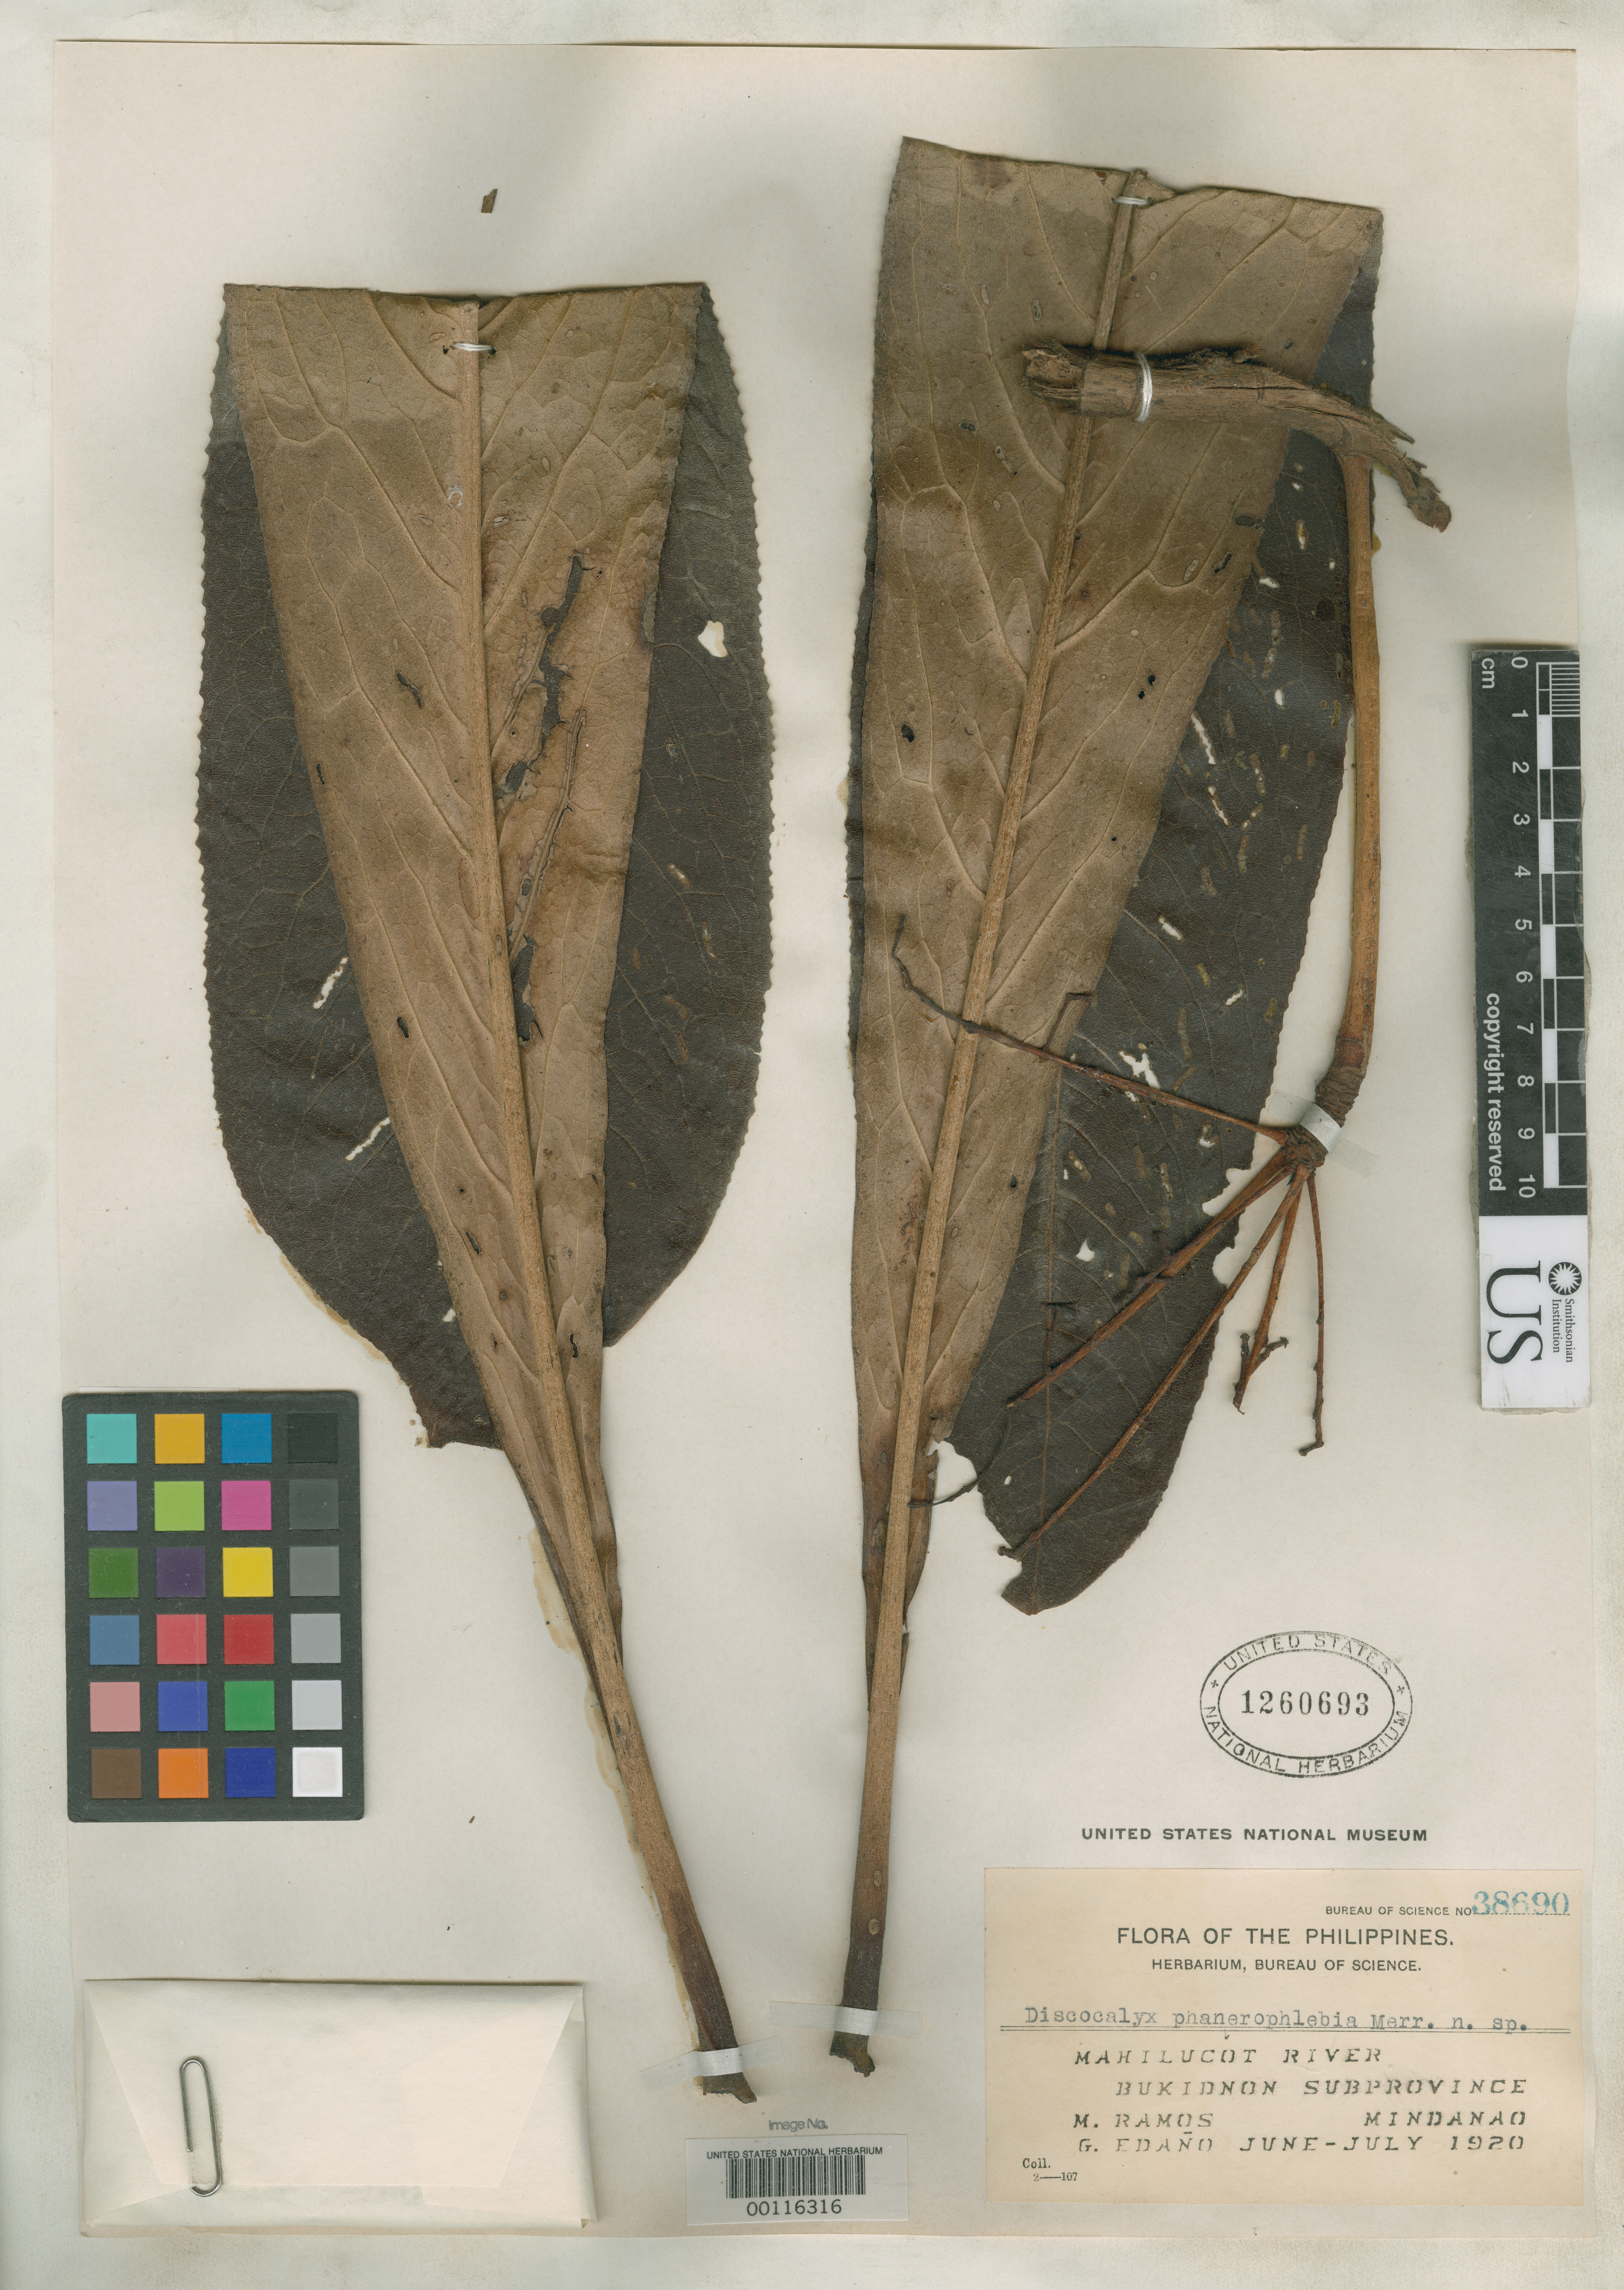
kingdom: Plantae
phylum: Tracheophyta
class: Magnoliopsida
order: Ericales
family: Primulaceae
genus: Discocalyx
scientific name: Discocalyx phanerophlebia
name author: Merr.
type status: Isotype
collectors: M. Ramos & G. E. Edaño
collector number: Bur. Sci. 38690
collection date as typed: Jun 1920 to -- Jul 1920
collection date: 1920-06/1920-07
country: Philippines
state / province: Northern Mindanao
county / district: Bukidnon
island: Mindanao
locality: Mahilucoi River.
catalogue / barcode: US 1260693